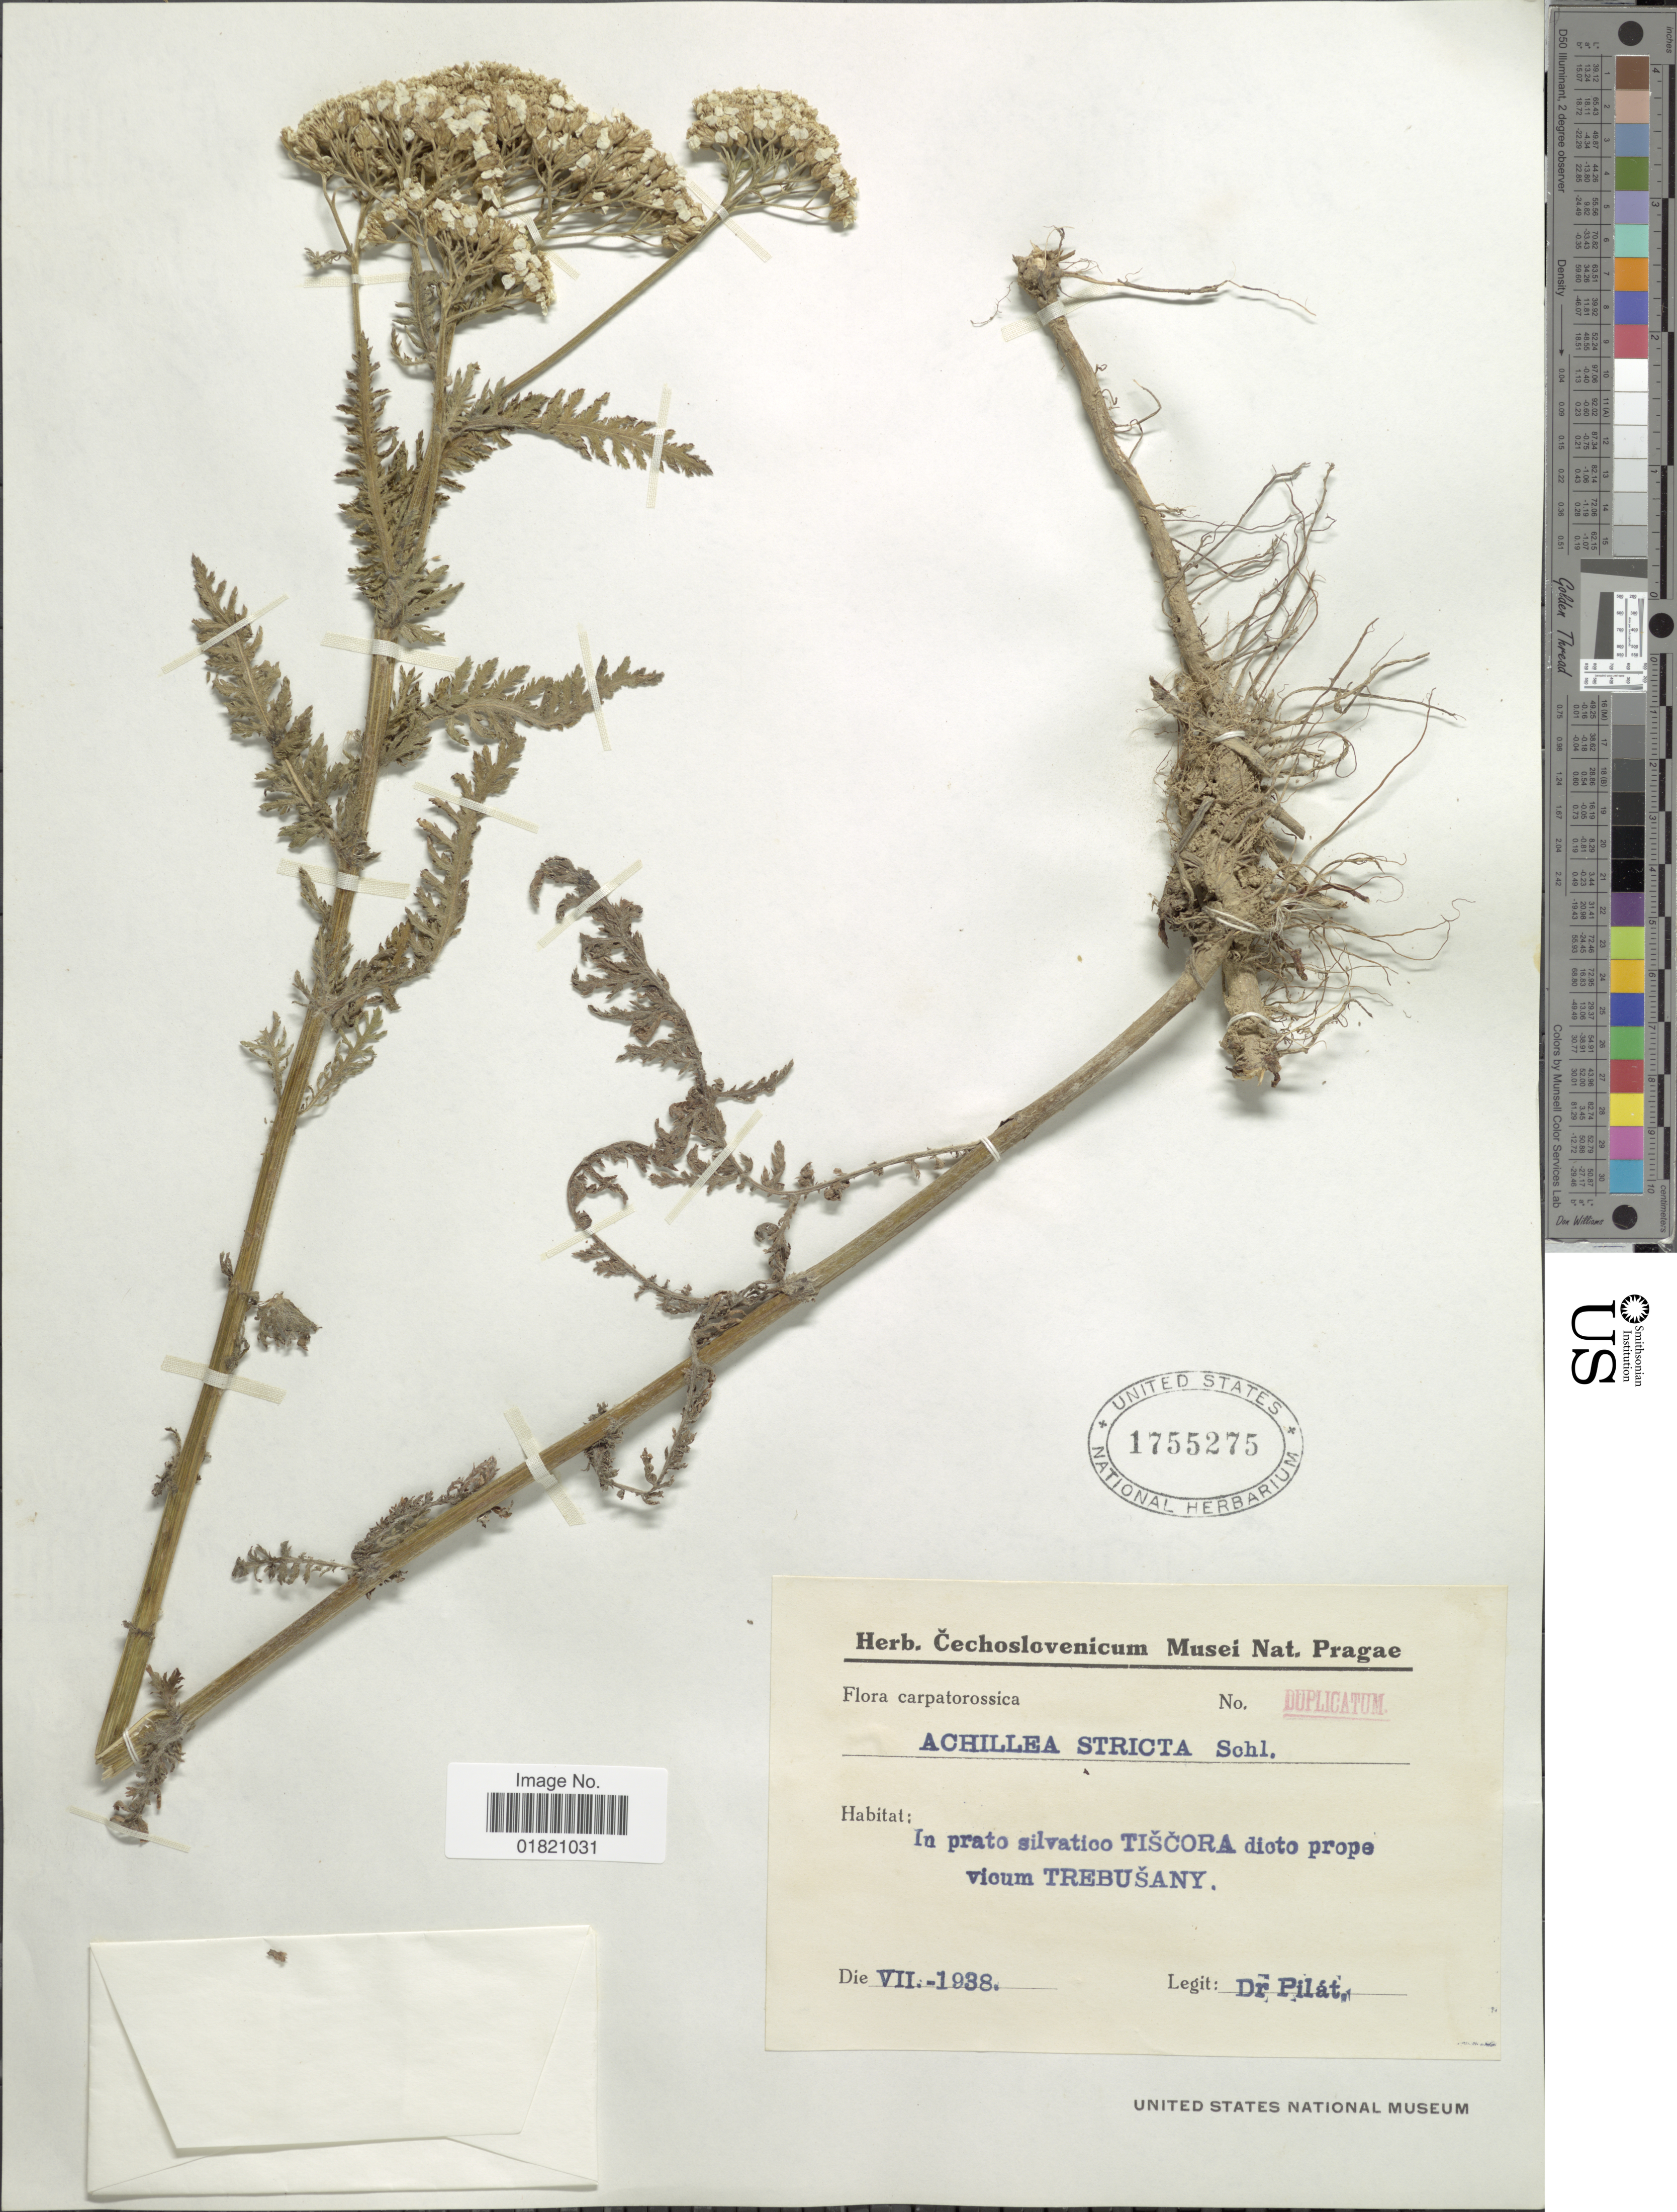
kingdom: Plantae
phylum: Tracheophyta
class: Magnoliopsida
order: Asterales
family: Asteraceae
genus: Achillea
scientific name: Achillea stricta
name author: (W.D.J. Koch) Schleich. ex Gremli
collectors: Pilát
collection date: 1938-07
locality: In prato silvatico Tišcora dicto prope vicum Trebušany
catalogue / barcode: US 1755275